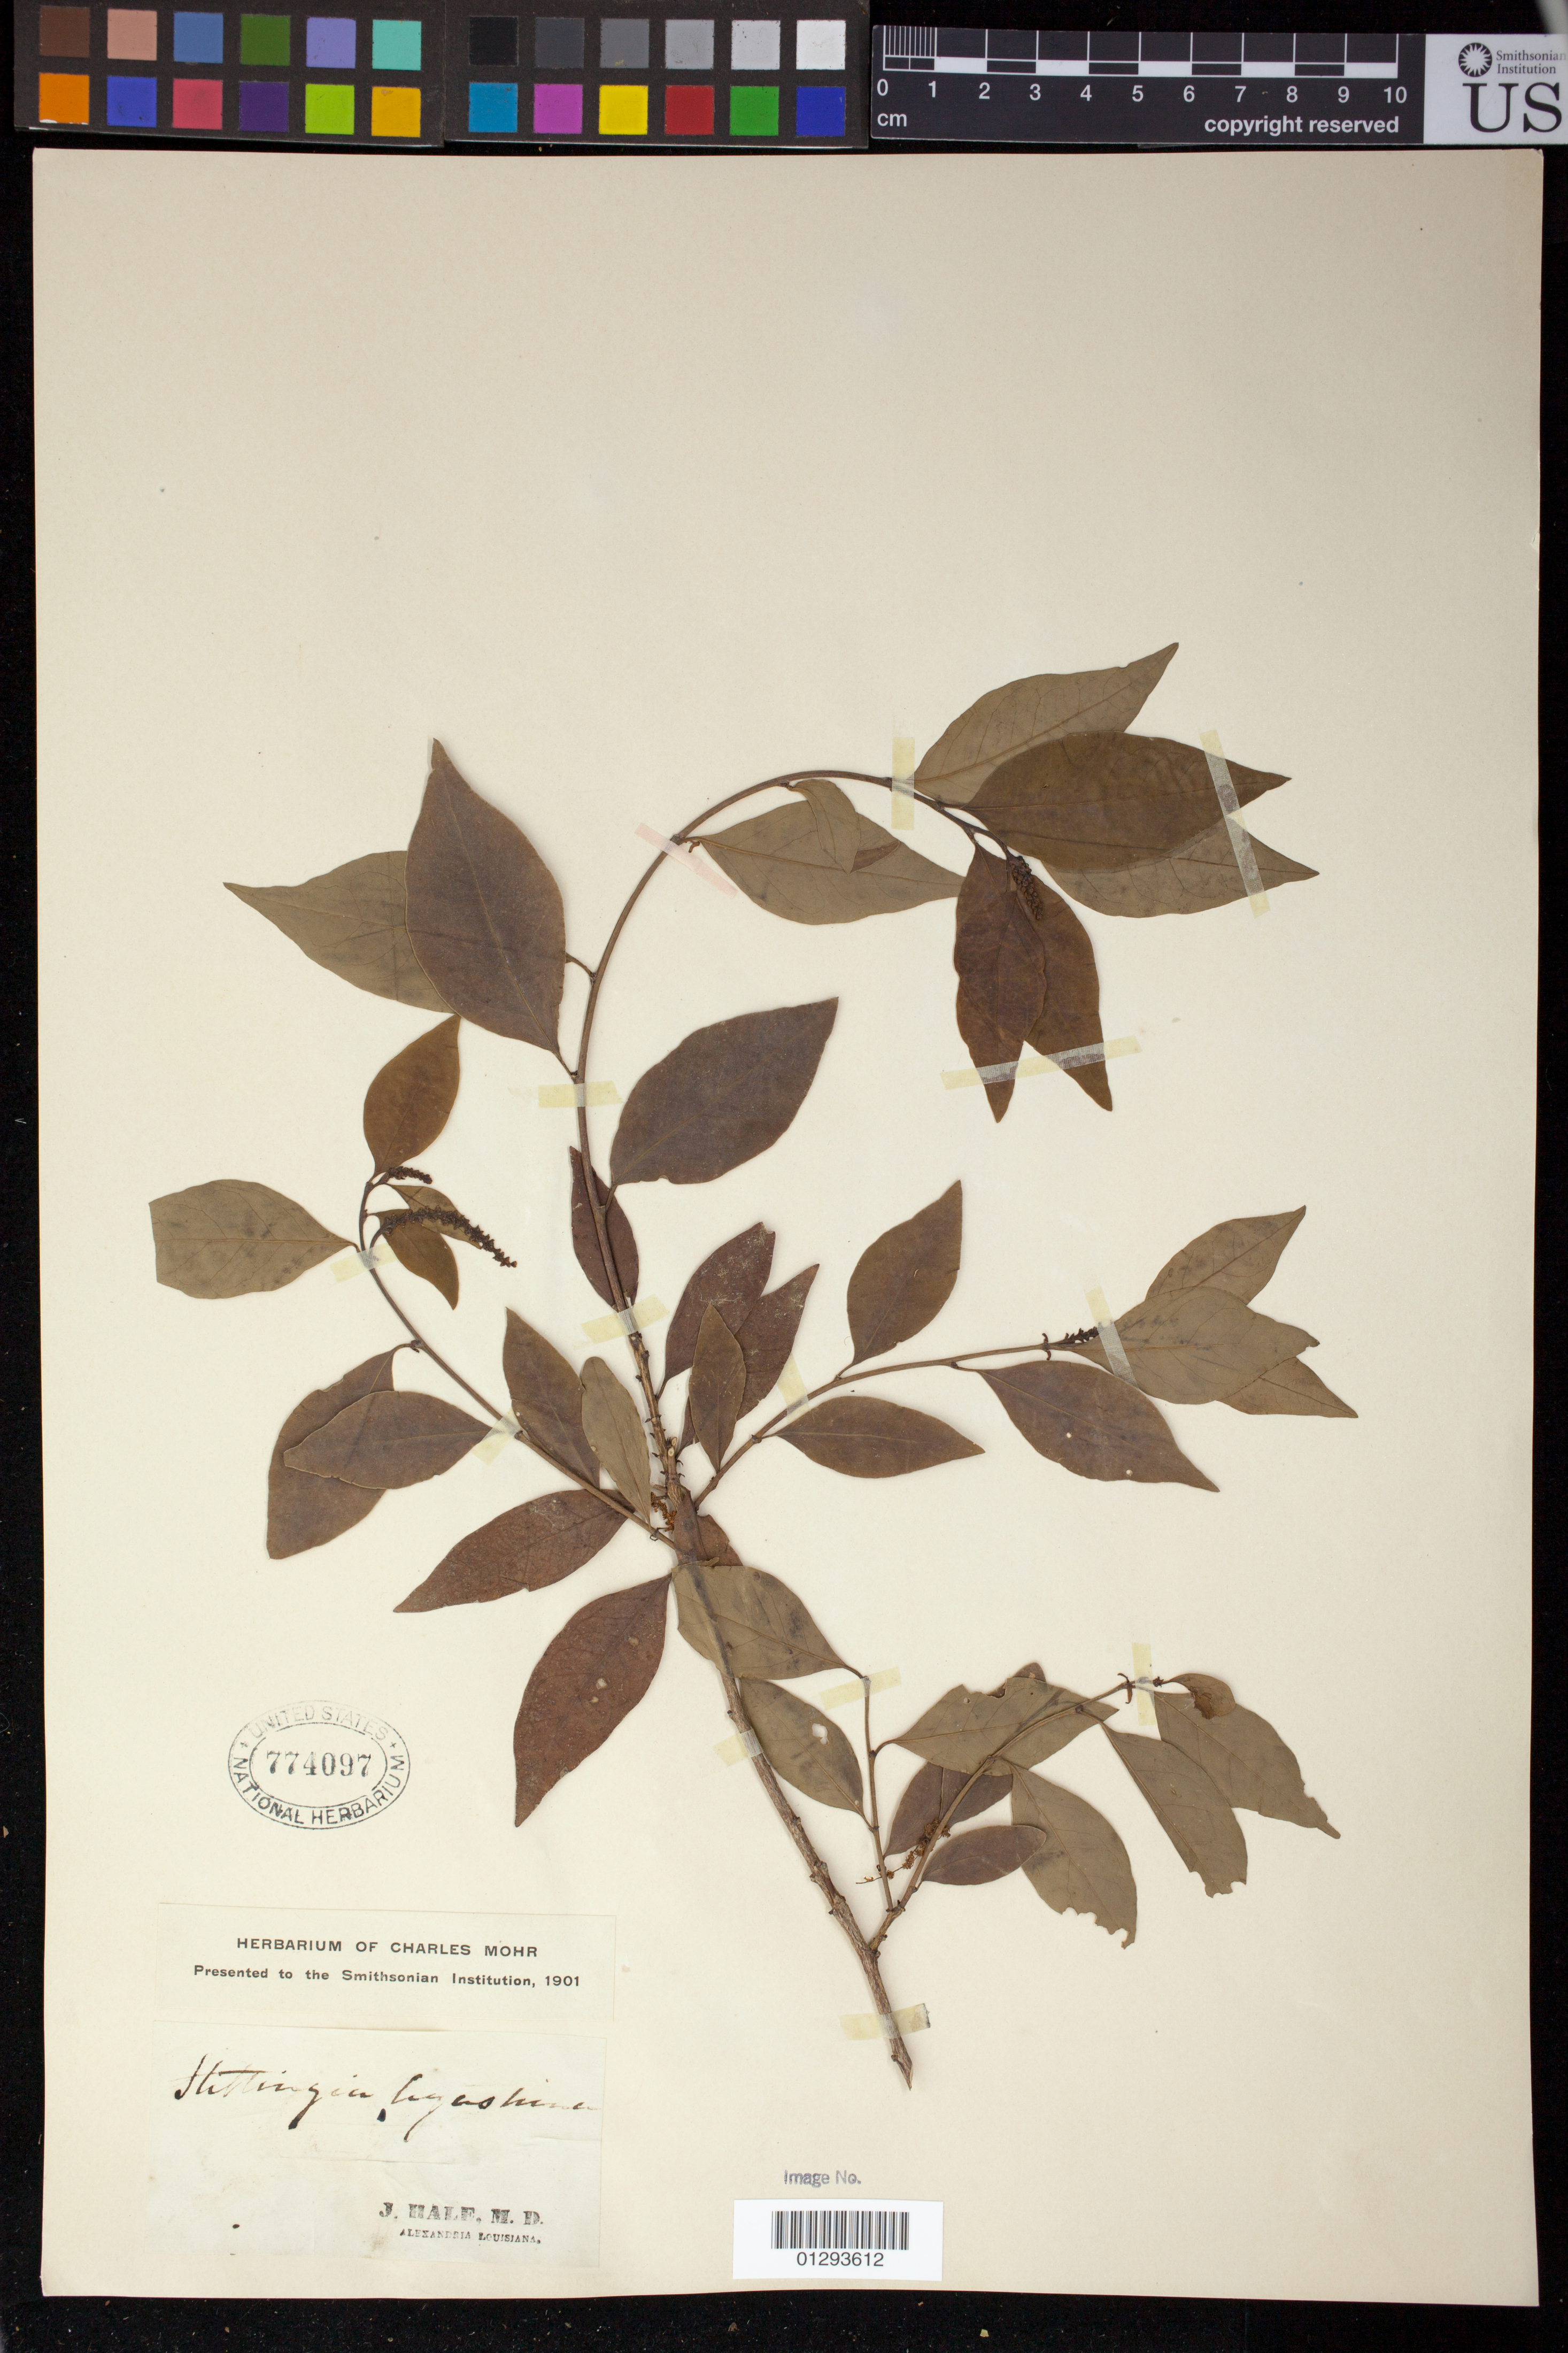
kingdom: Plantae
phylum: Tracheophyta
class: Magnoliopsida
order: Malpighiales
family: Euphorbiaceae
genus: Sebastiania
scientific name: Sebastiania fruticosa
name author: (Bartram) Fernald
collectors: J. Hale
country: United States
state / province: Louisiana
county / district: Rapides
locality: Alexandria.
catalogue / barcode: US 774097